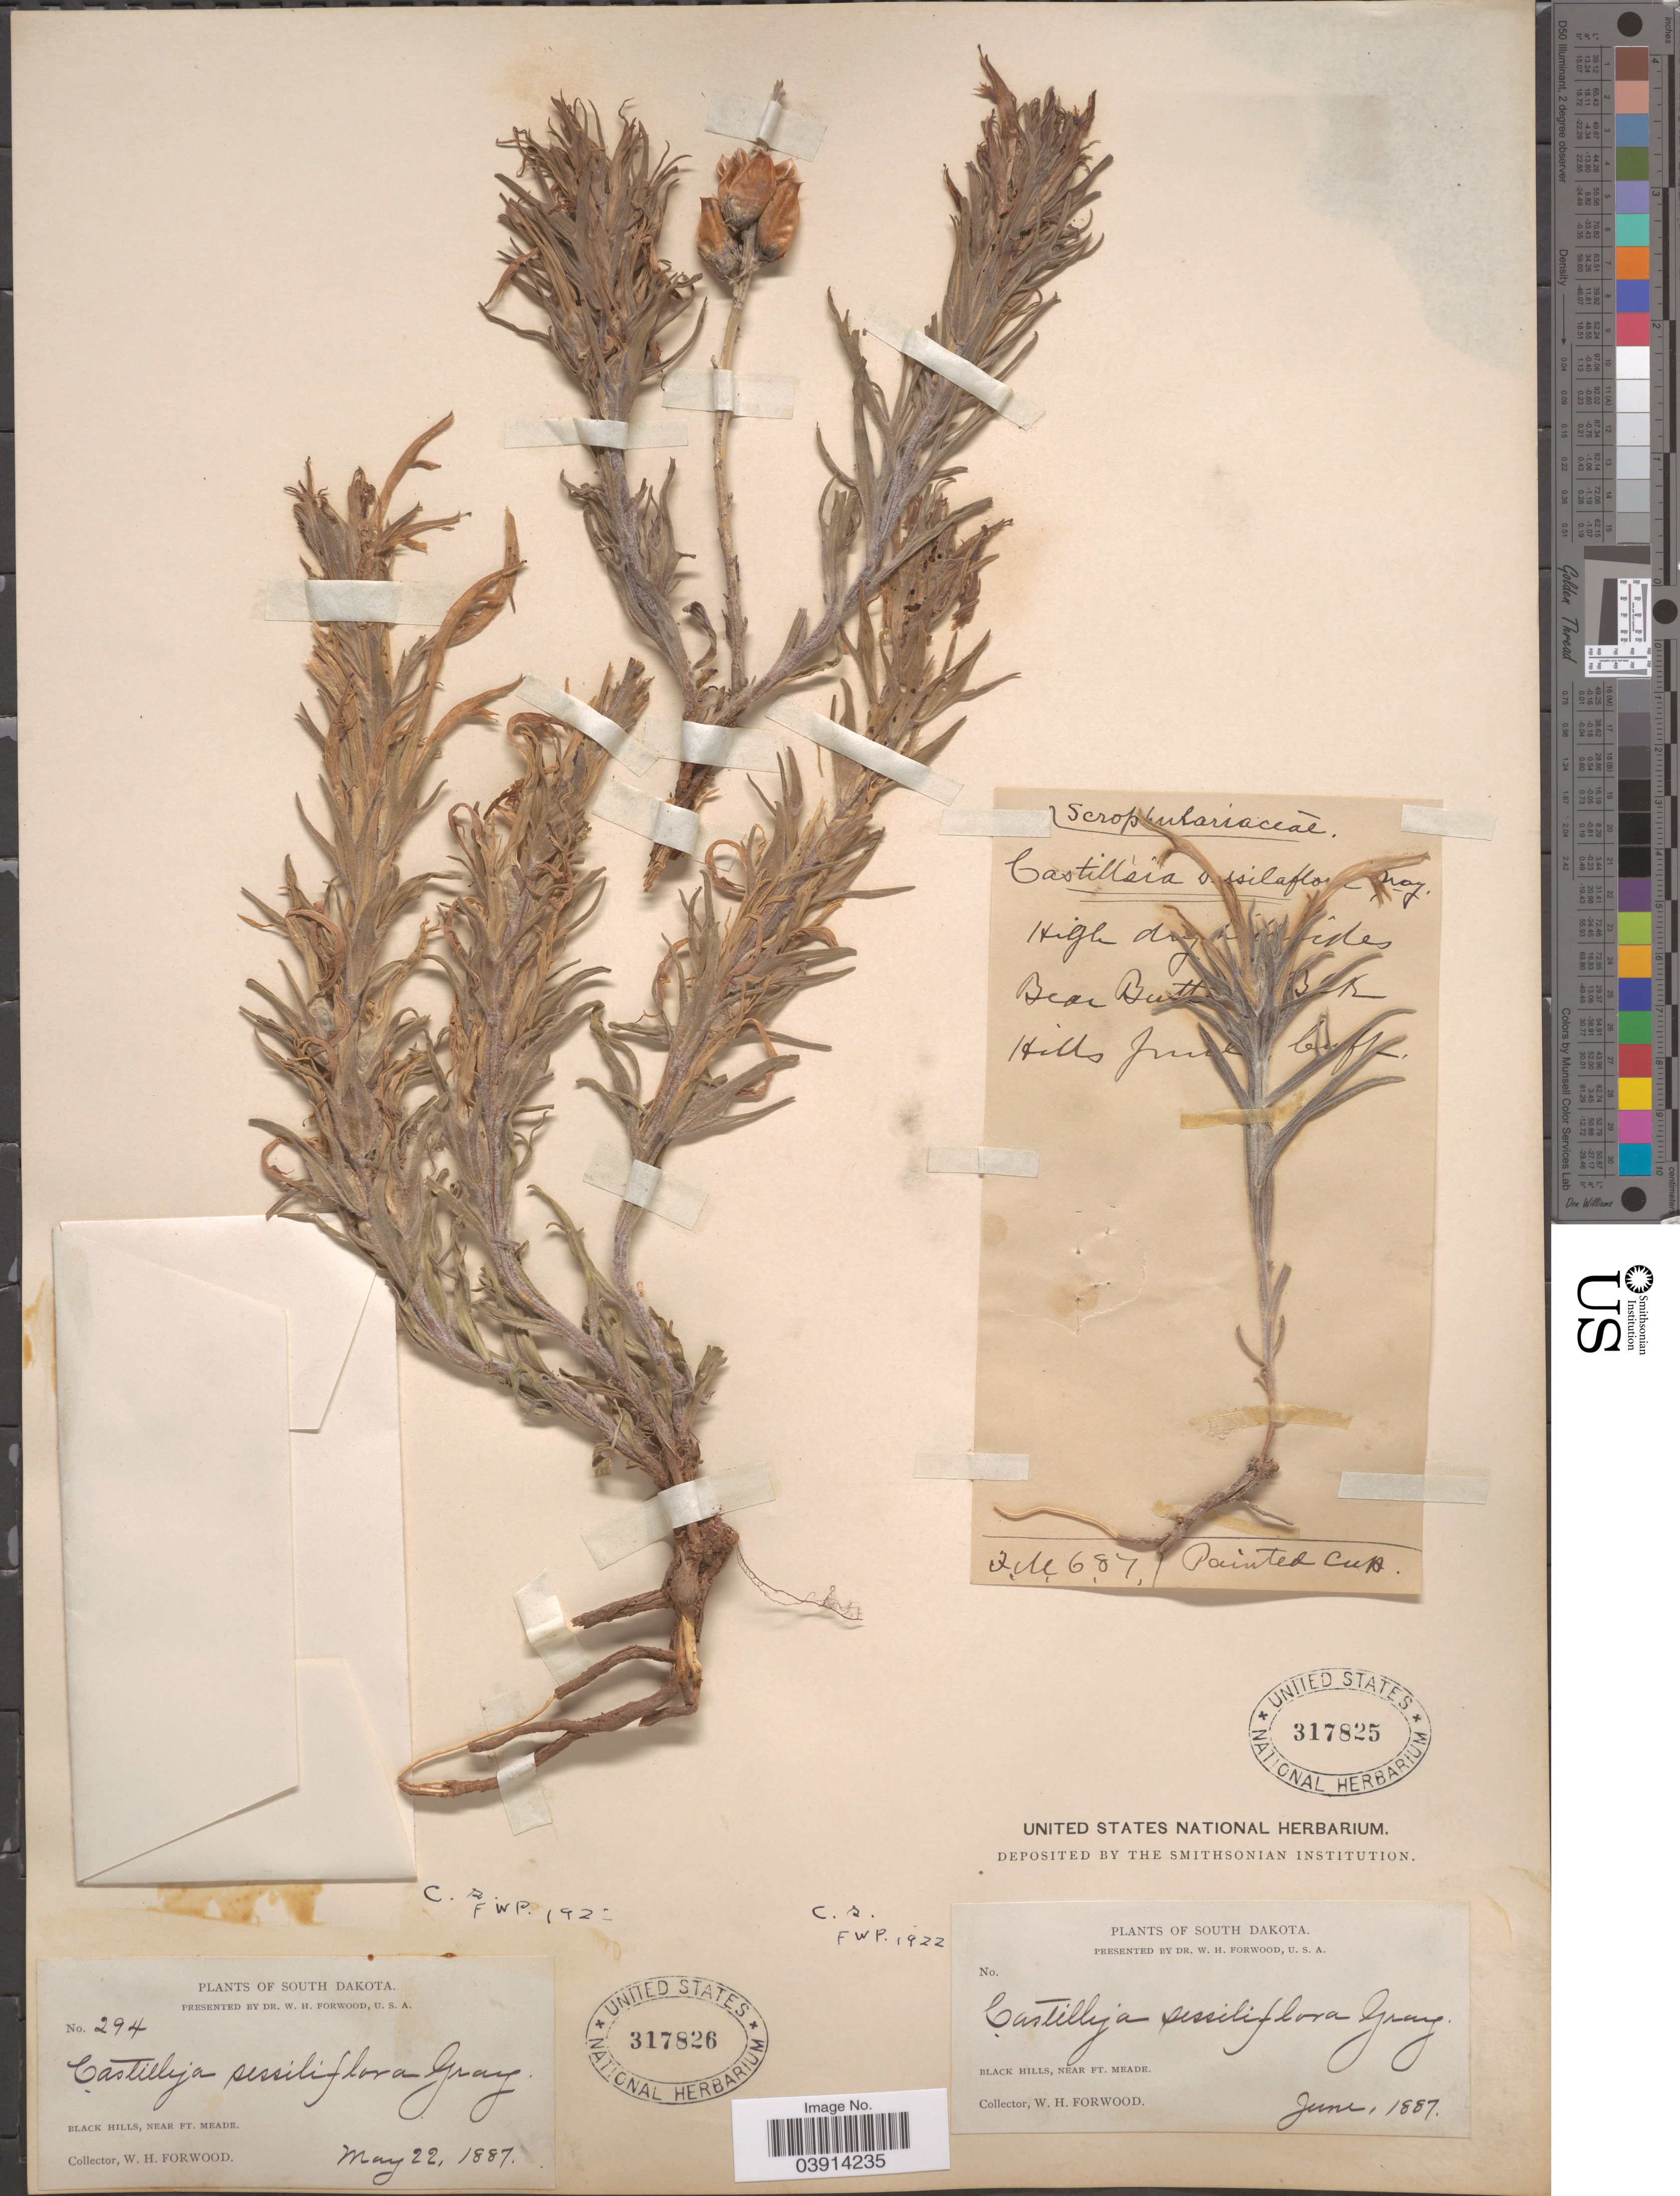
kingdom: Plantae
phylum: Tracheophyta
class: Magnoliopsida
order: Lamiales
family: Orobanchaceae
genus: Castilleja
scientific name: Castilleja sessiliflora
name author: Pursh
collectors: W. Forwood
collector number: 294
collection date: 1887-05-22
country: United States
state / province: South Dakota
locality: Black Hills, near Ft. Meade.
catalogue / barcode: US 317826